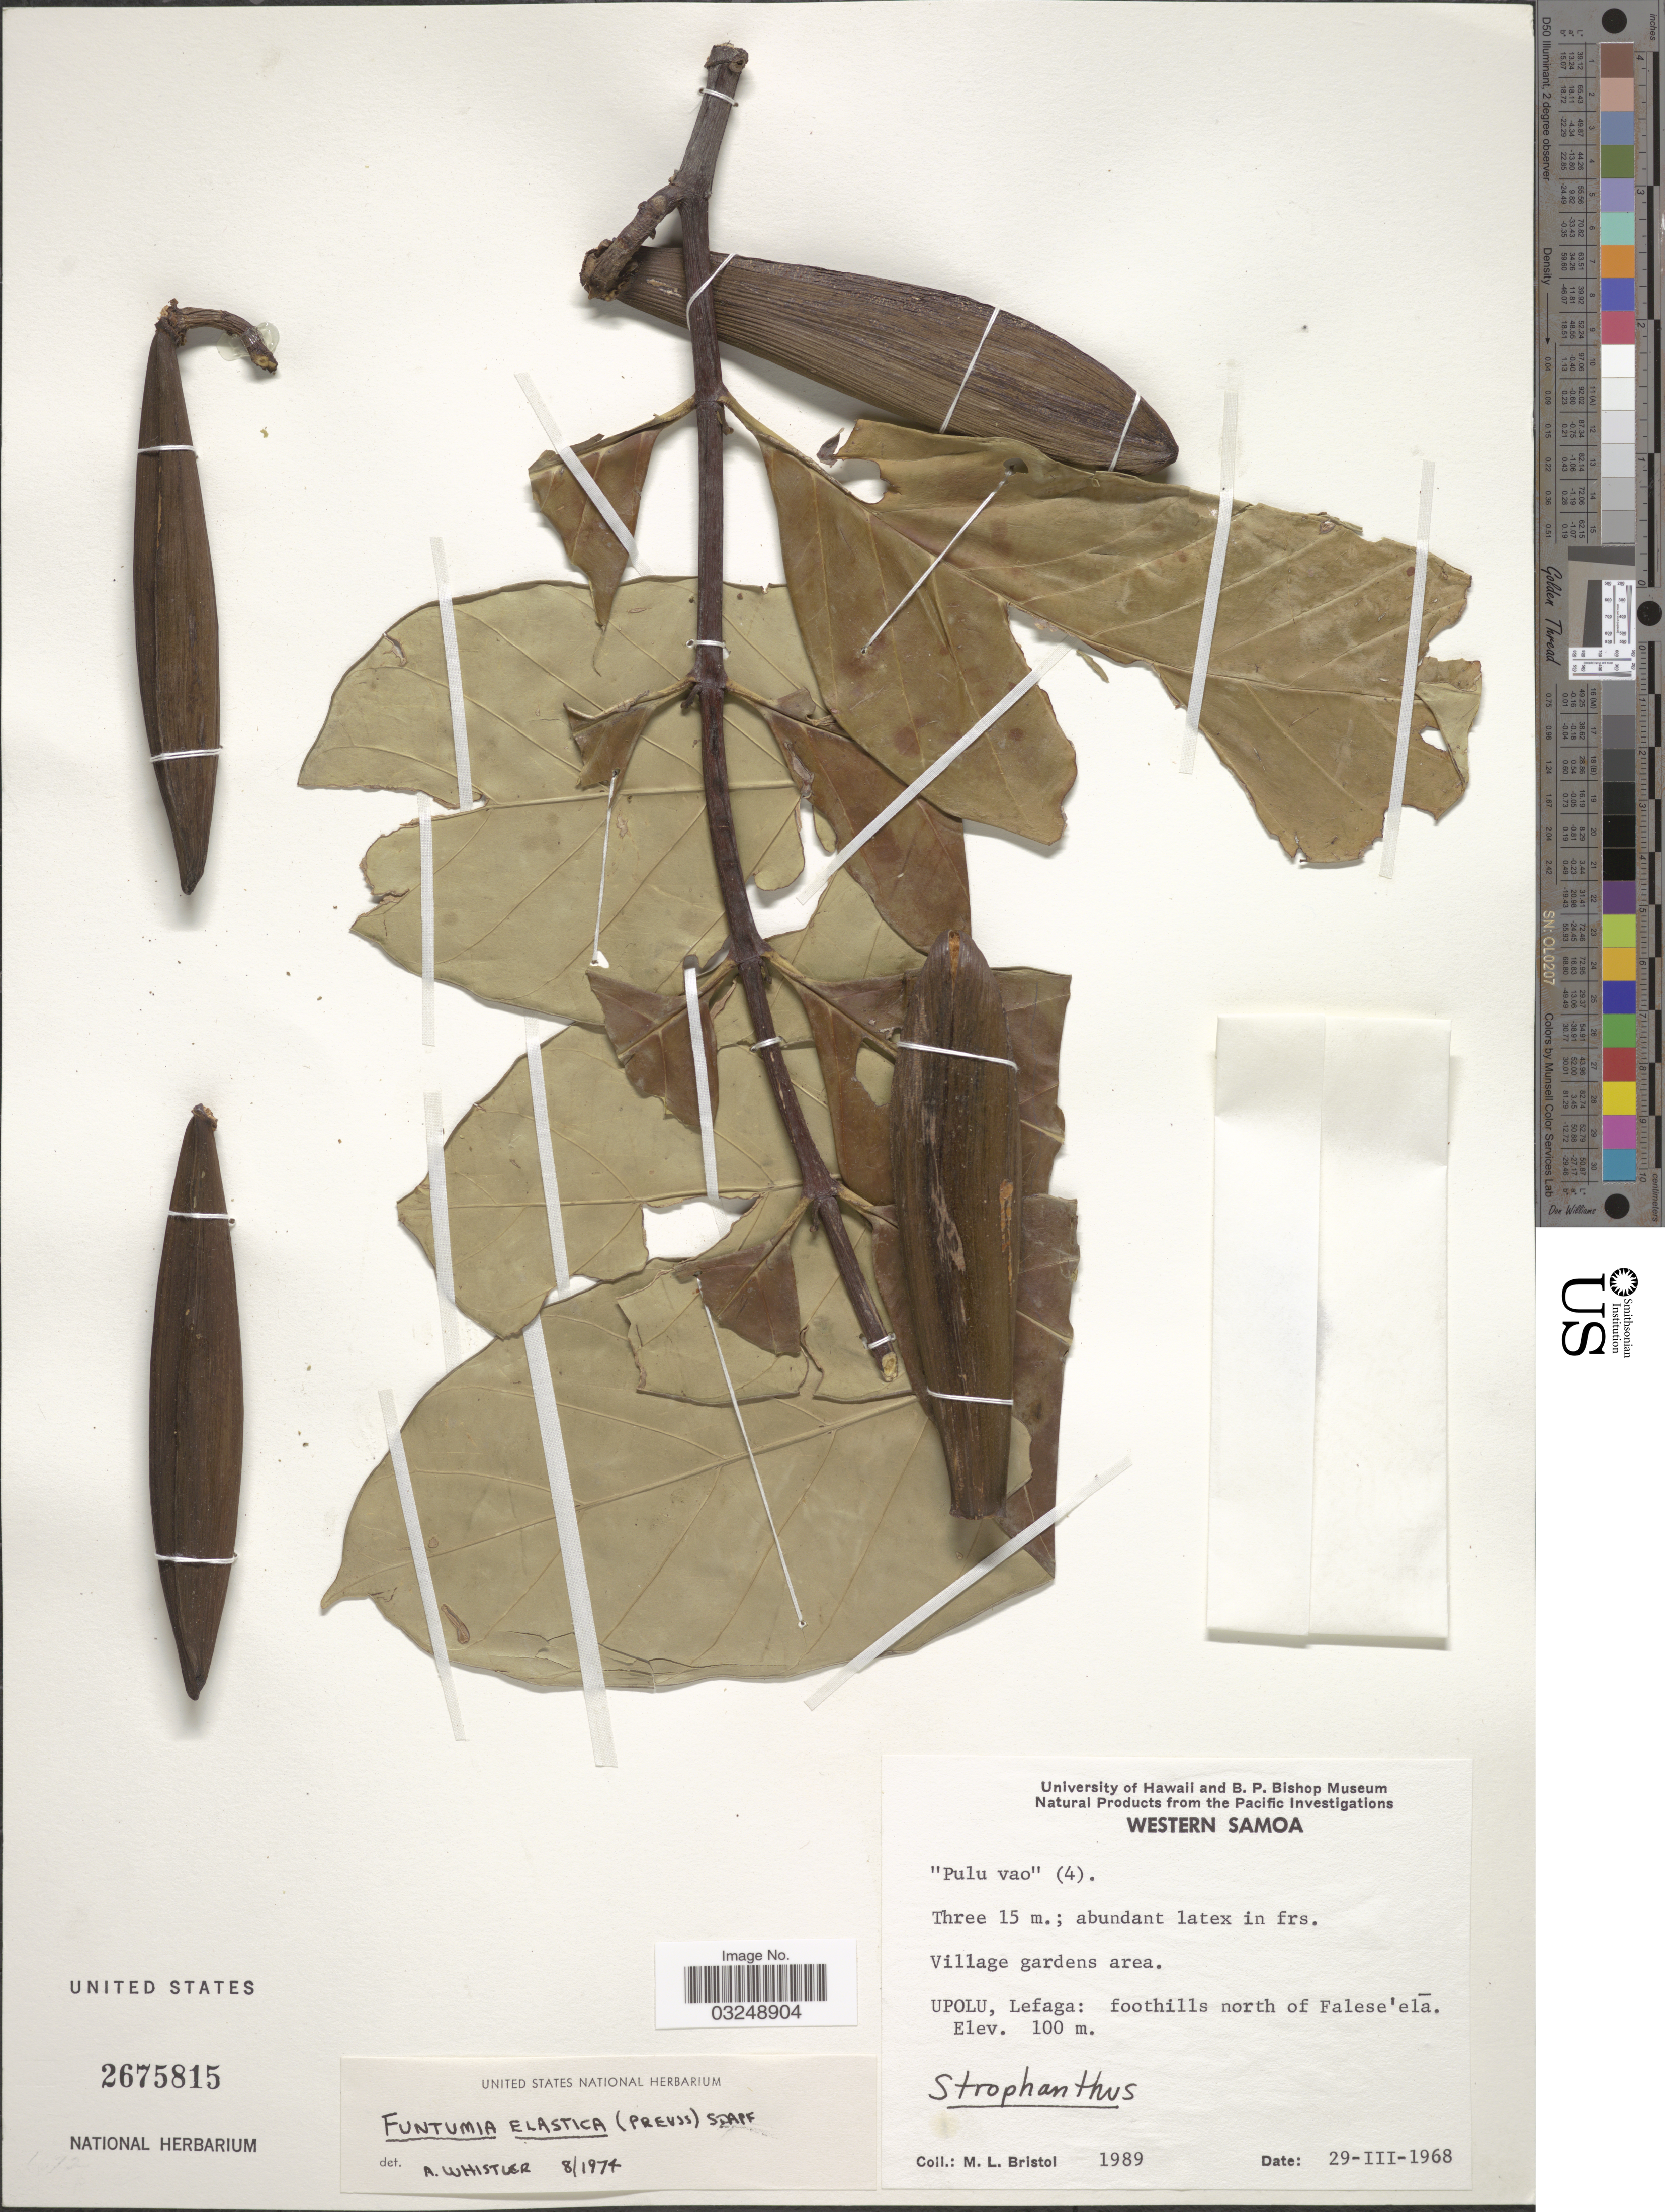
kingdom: Plantae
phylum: Tracheophyta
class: Magnoliopsida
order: Gentianales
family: Apocynaceae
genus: Funtumia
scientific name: Funtumia elastica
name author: Stapf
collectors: M. L. Bristol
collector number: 1989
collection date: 1968-03-29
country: Samoa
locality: Western Samoa. Upolu, Lefaga: foothills north of Falese'elā.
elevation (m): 100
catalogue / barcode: US 2675815